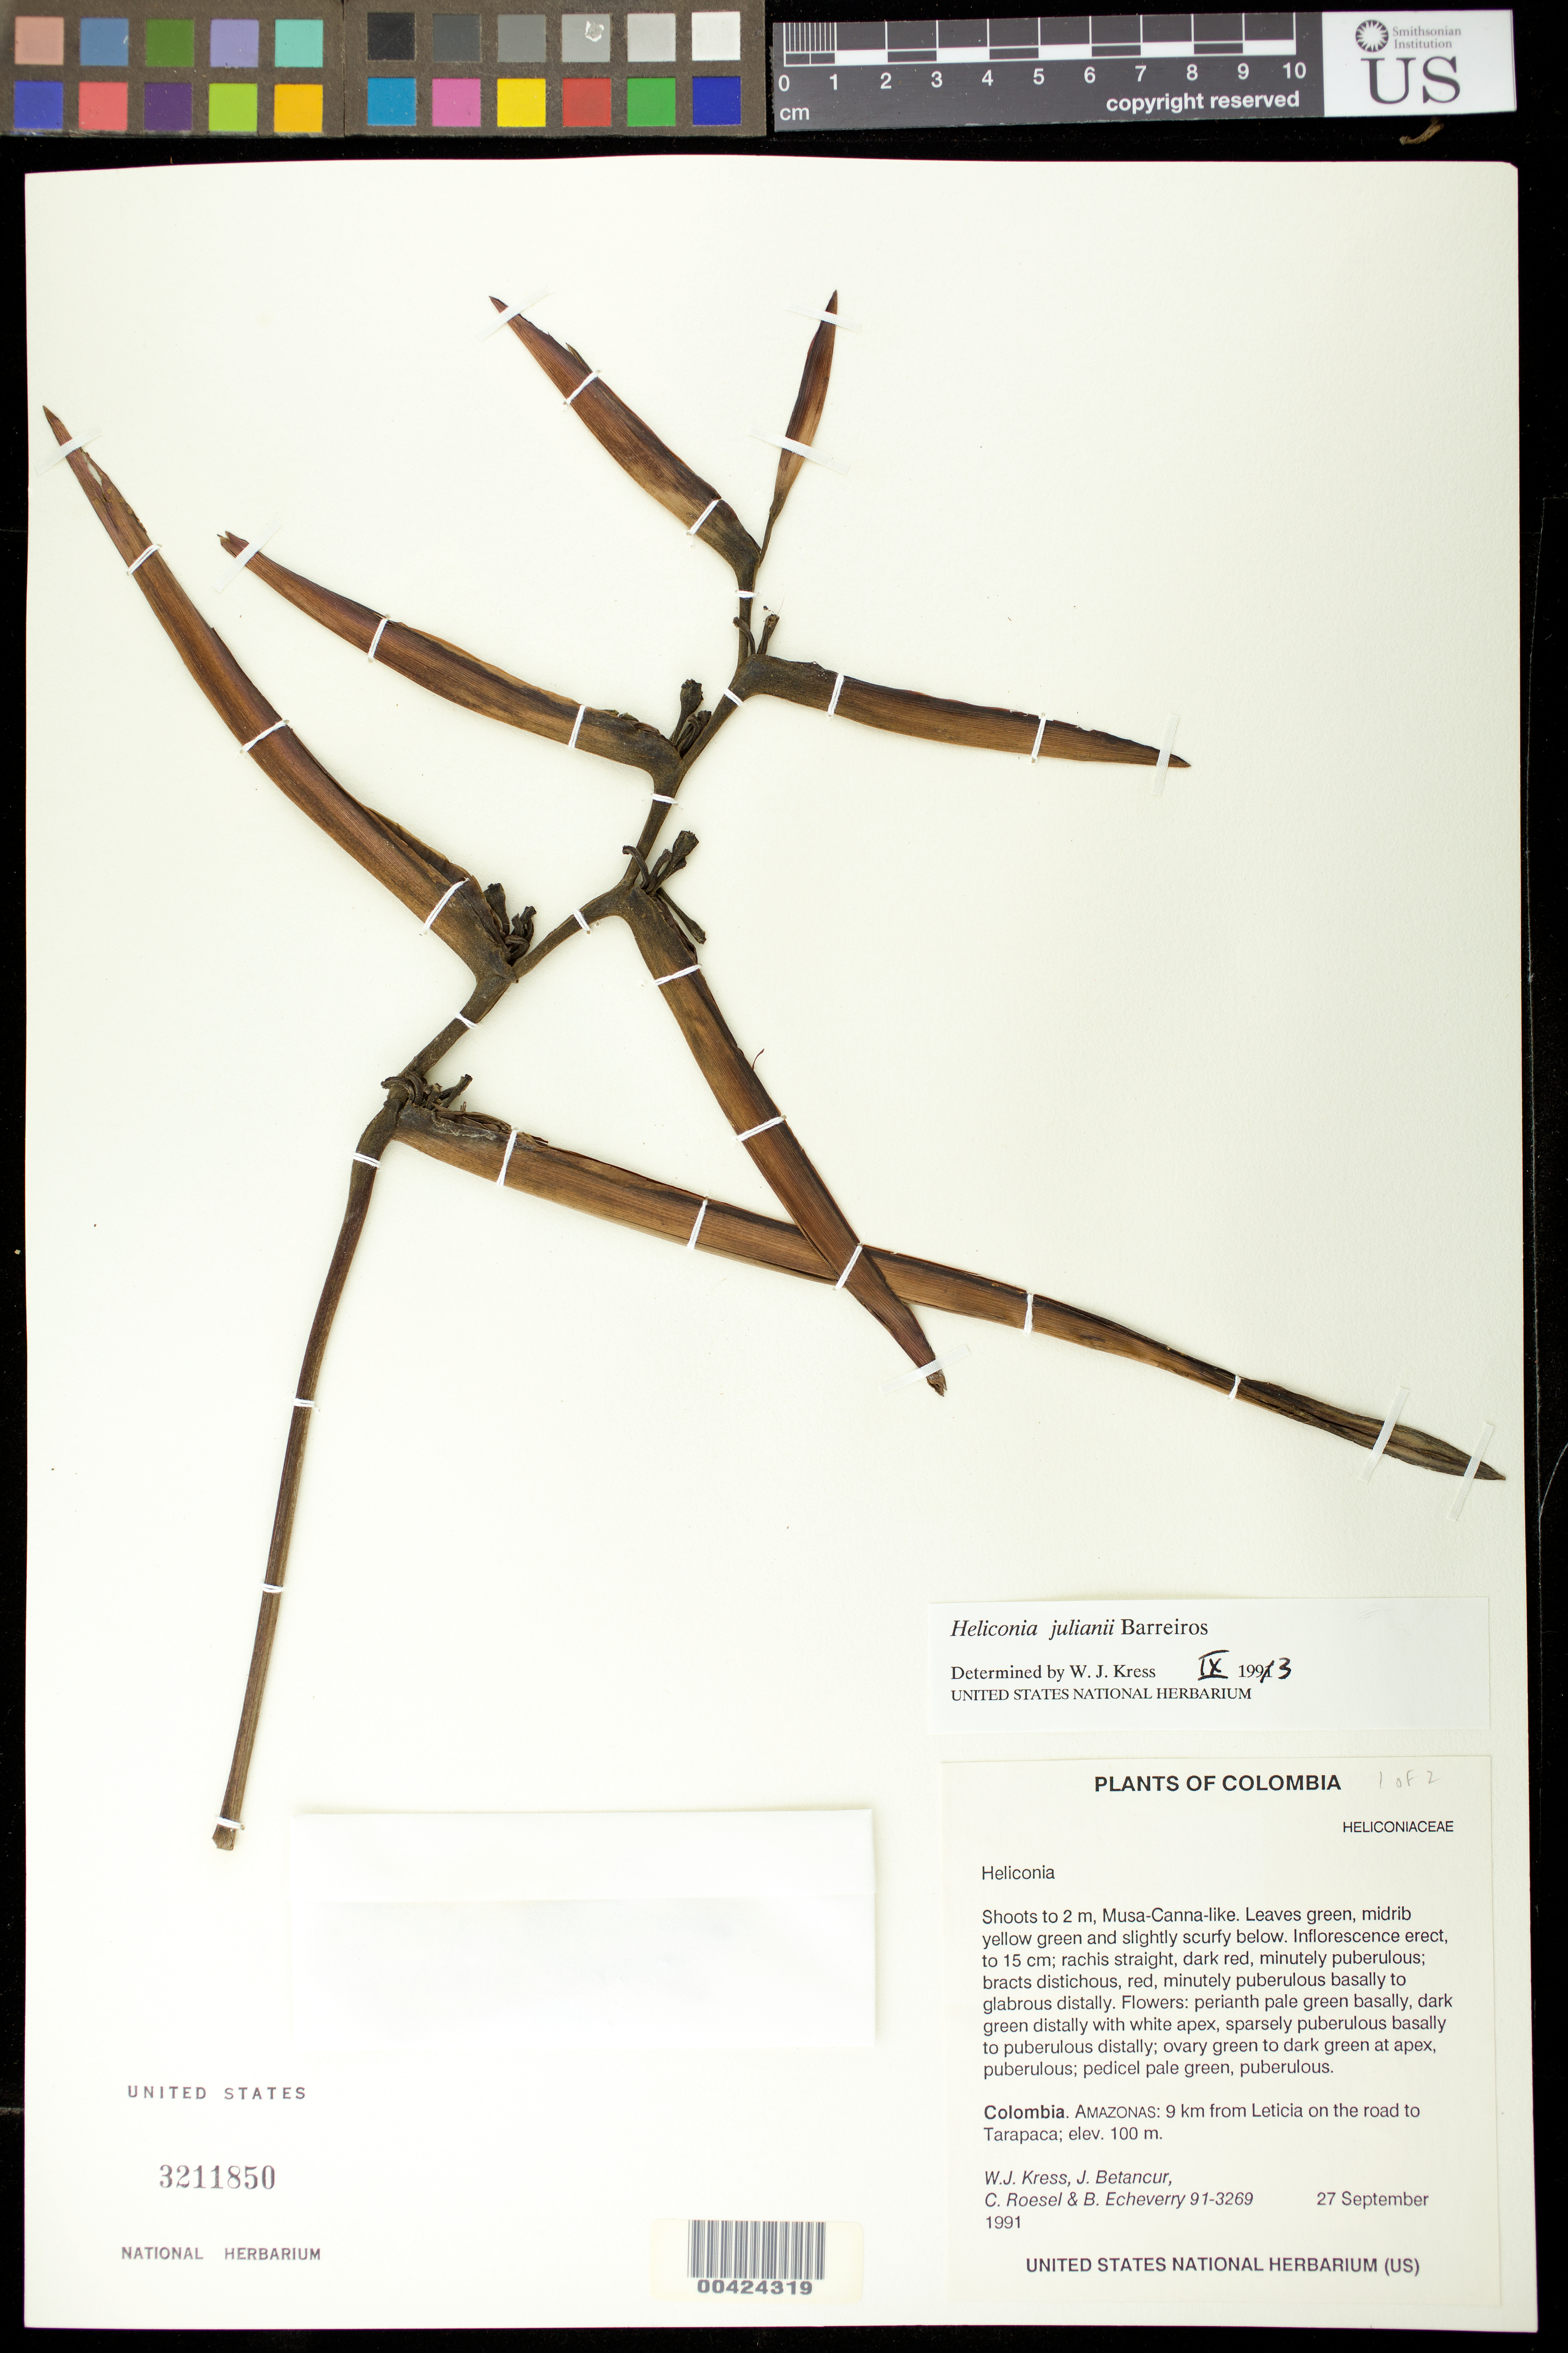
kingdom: Plantae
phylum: Tracheophyta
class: Liliopsida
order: Zingiberales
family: Heliconiaceae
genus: Heliconia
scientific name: Heliconia julianii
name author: Barreiros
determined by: Kress, W. J., (US), Smithsonian Institution - National Museum of Natural History (UNITED STATES)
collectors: W. J. Kress, J. C. Betancur, C. S. Roesel & B. Echeverry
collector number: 91-3269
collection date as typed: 27 Sep 1991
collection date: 1991-09-27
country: Colombia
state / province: Amazônas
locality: Leticia, 9 km from; on road to Tarapacá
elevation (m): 100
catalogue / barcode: US 3211850